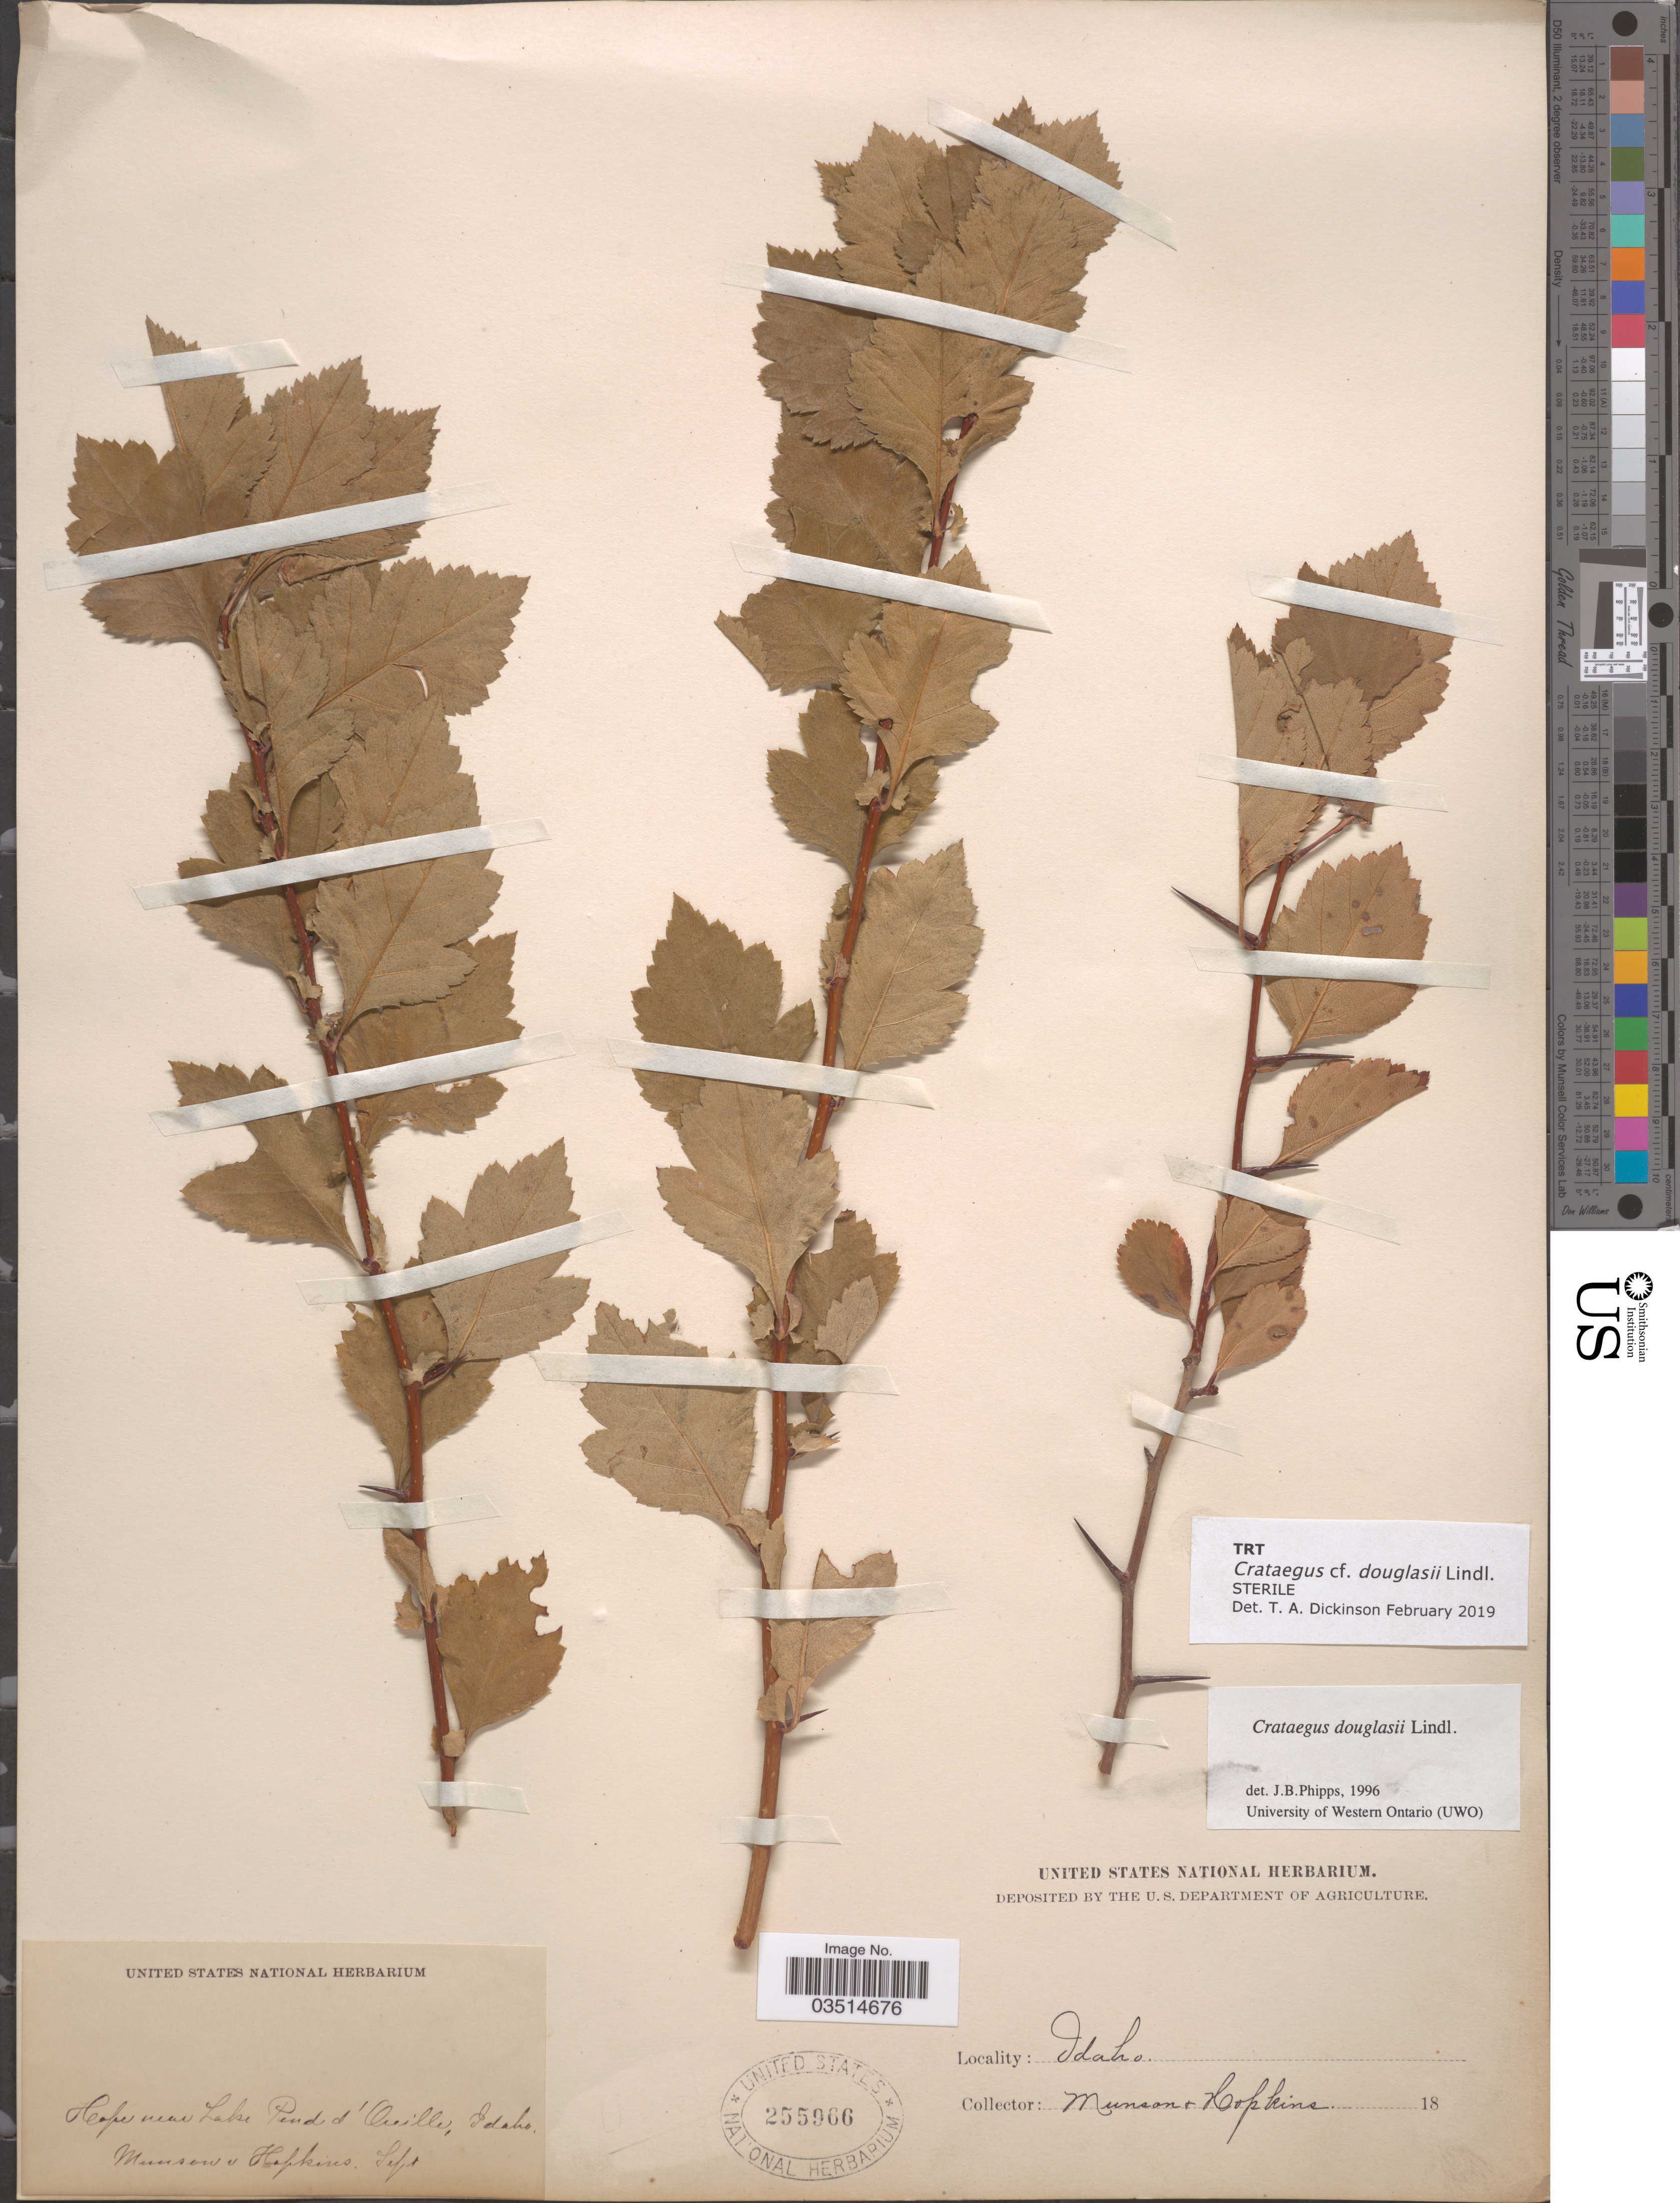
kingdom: Plantae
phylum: Tracheophyta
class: Magnoliopsida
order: Rosales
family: Rosaceae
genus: Crataegus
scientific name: Crataegus douglasii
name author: Lindl.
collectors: -. Munson & -- Hopkins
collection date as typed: Sept 18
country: United States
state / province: Idaho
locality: Cape near Lake Pend d'Oreille.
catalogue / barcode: US 255966